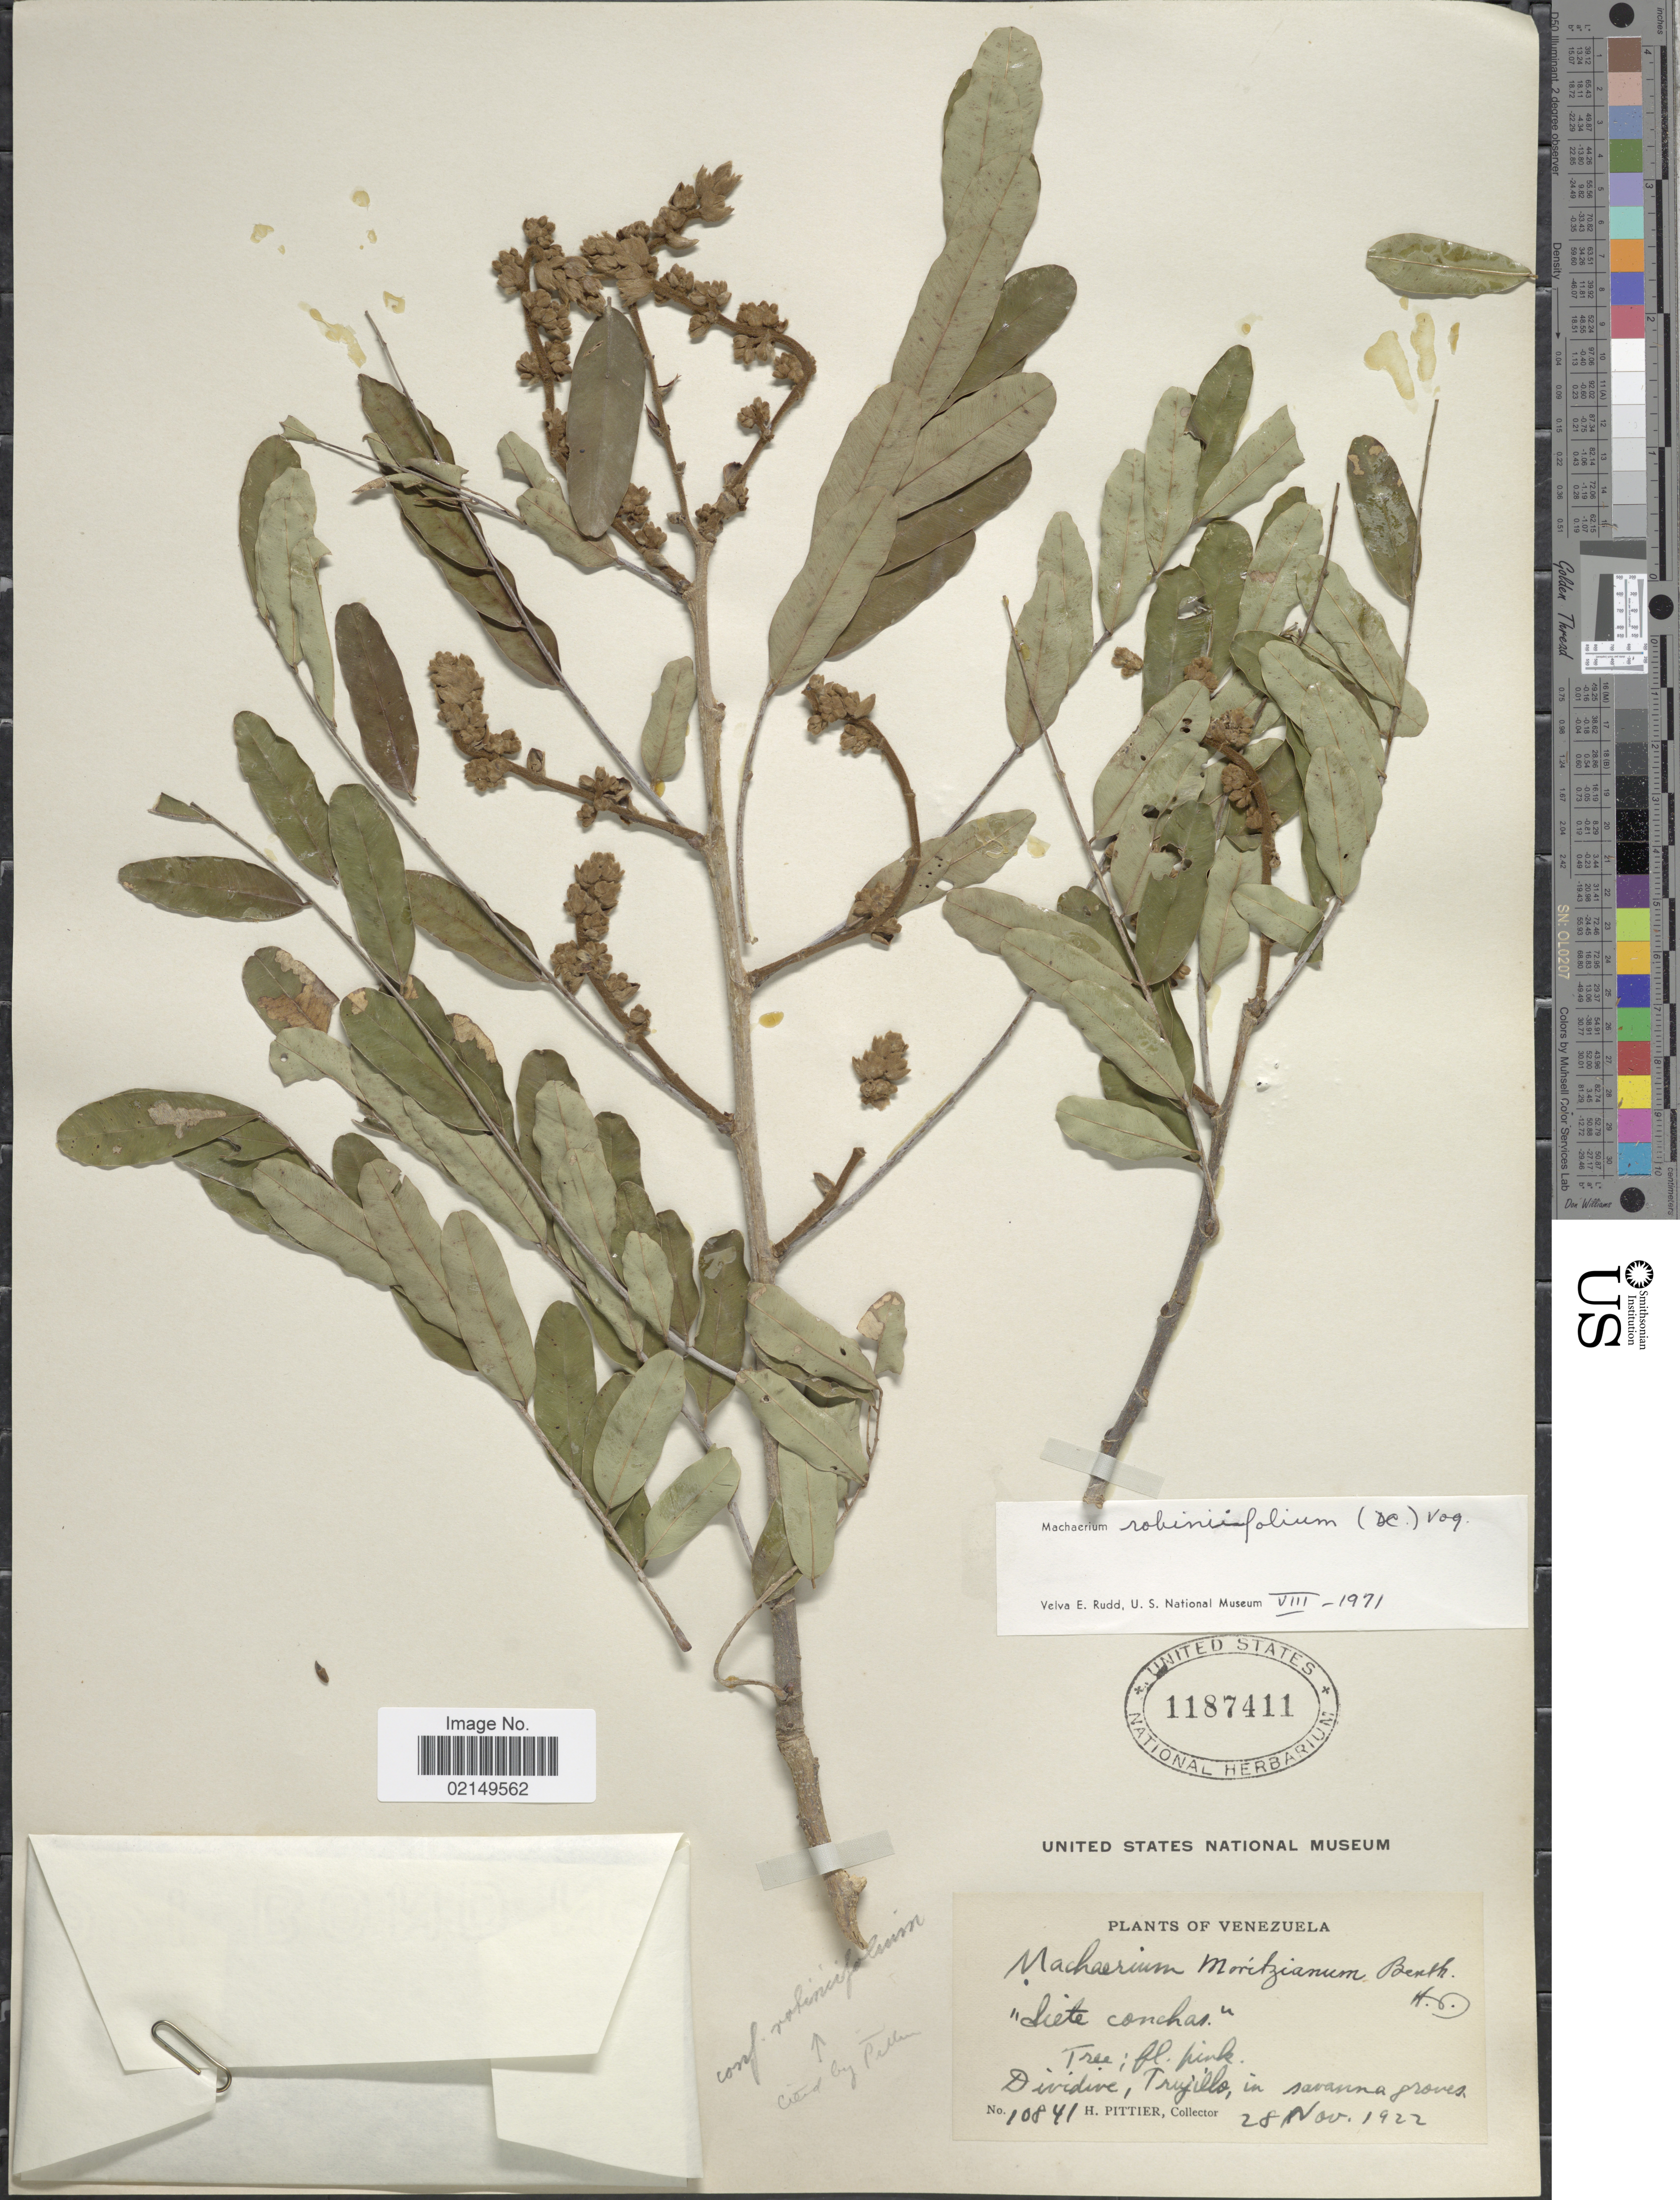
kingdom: Plantae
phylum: Tracheophyta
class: Magnoliopsida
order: Fabales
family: Fabaceae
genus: Machaerium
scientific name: Machaerium robinifolium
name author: (DC.) Vogel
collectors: H. F. Pittier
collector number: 10841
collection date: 1922-11-28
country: Venezuela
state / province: Trujillo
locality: Dividive, Trujillo, in savanna groves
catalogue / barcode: US 1187411